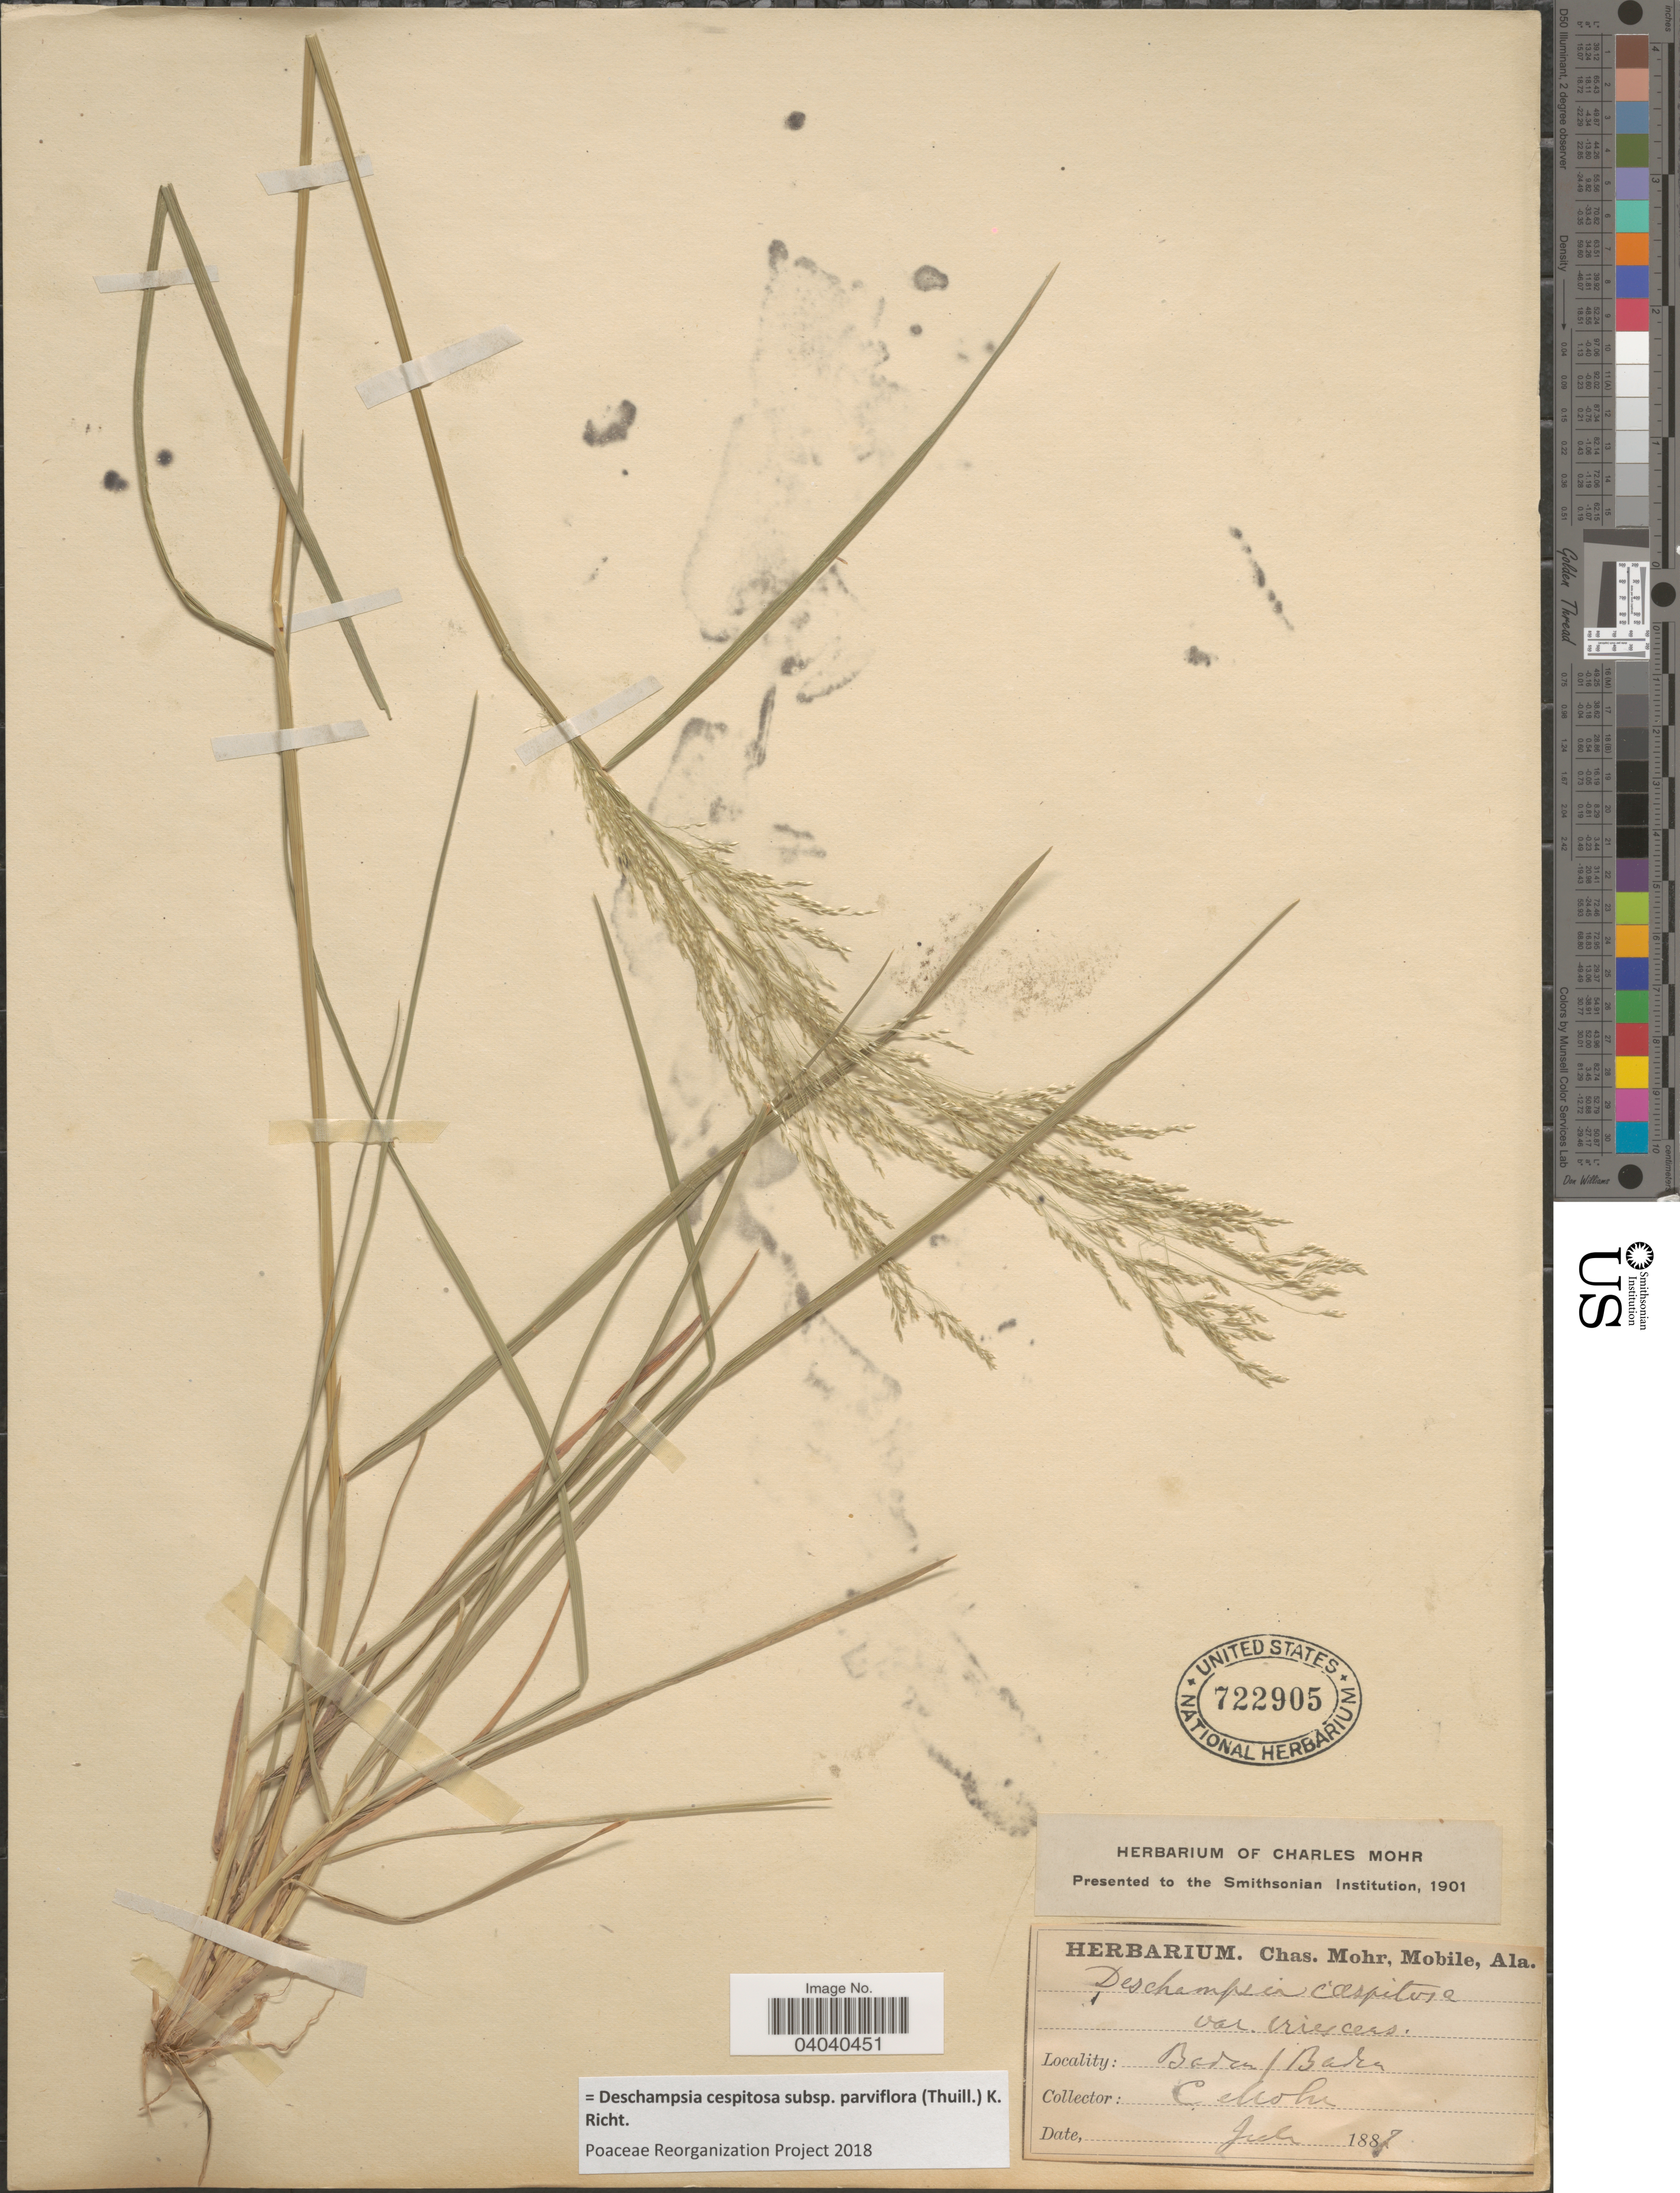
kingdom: Plantae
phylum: Tracheophyta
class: Liliopsida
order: Poales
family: Poaceae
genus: Deschampsia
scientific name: Deschampsia cespitosa subsp. parviflora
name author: (Thuill.) K. Richt.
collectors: Mohr, C. T. (herbarium)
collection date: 1887-07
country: Germany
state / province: Baden-Württemberg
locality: Baden/Baden.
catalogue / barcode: US 722905